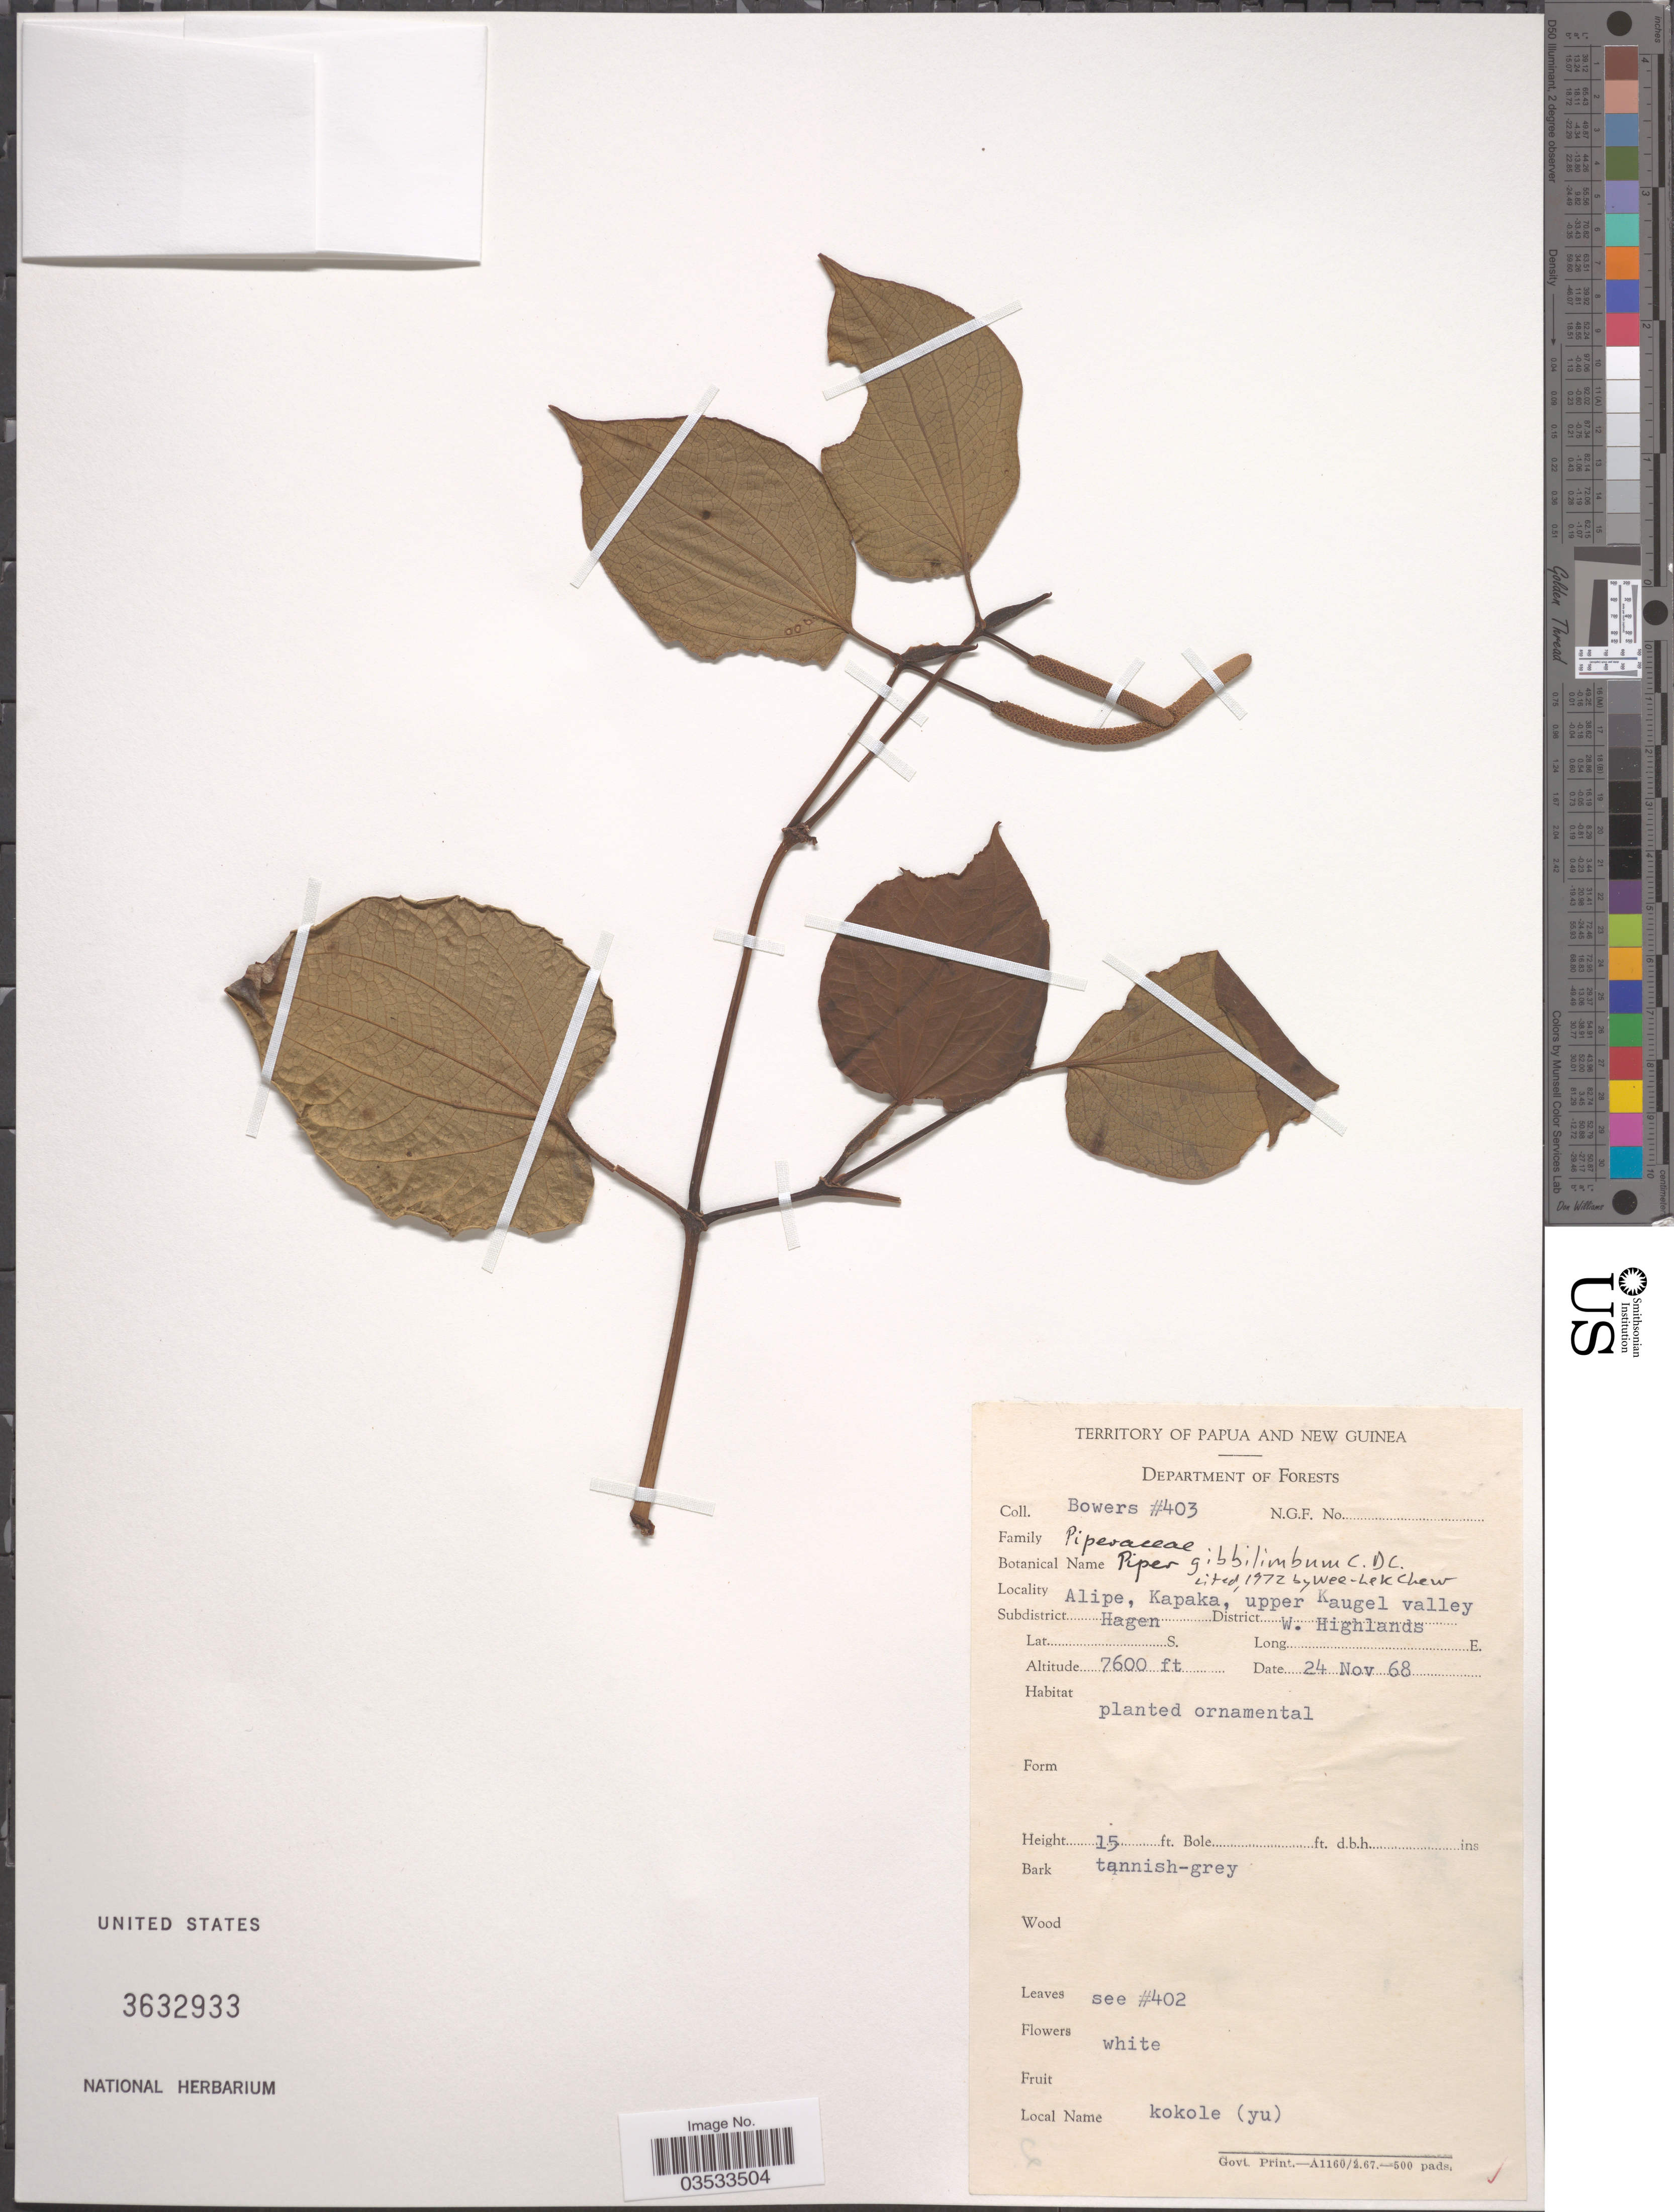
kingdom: Plantae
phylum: Tracheophyta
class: Magnoliopsida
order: Piperales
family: Piperaceae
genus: Piper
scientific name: Piper gibbilimbum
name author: C. DC.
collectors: -. Bowers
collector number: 403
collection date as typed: Transcribed d/m/y: 26/11/68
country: Papua New Guinea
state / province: Western Highlands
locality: Alipe, Kapaka, upper Kaugel valley. Subdistrict Hagen. District W. Highlands.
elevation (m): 2316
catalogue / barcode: US 3632933